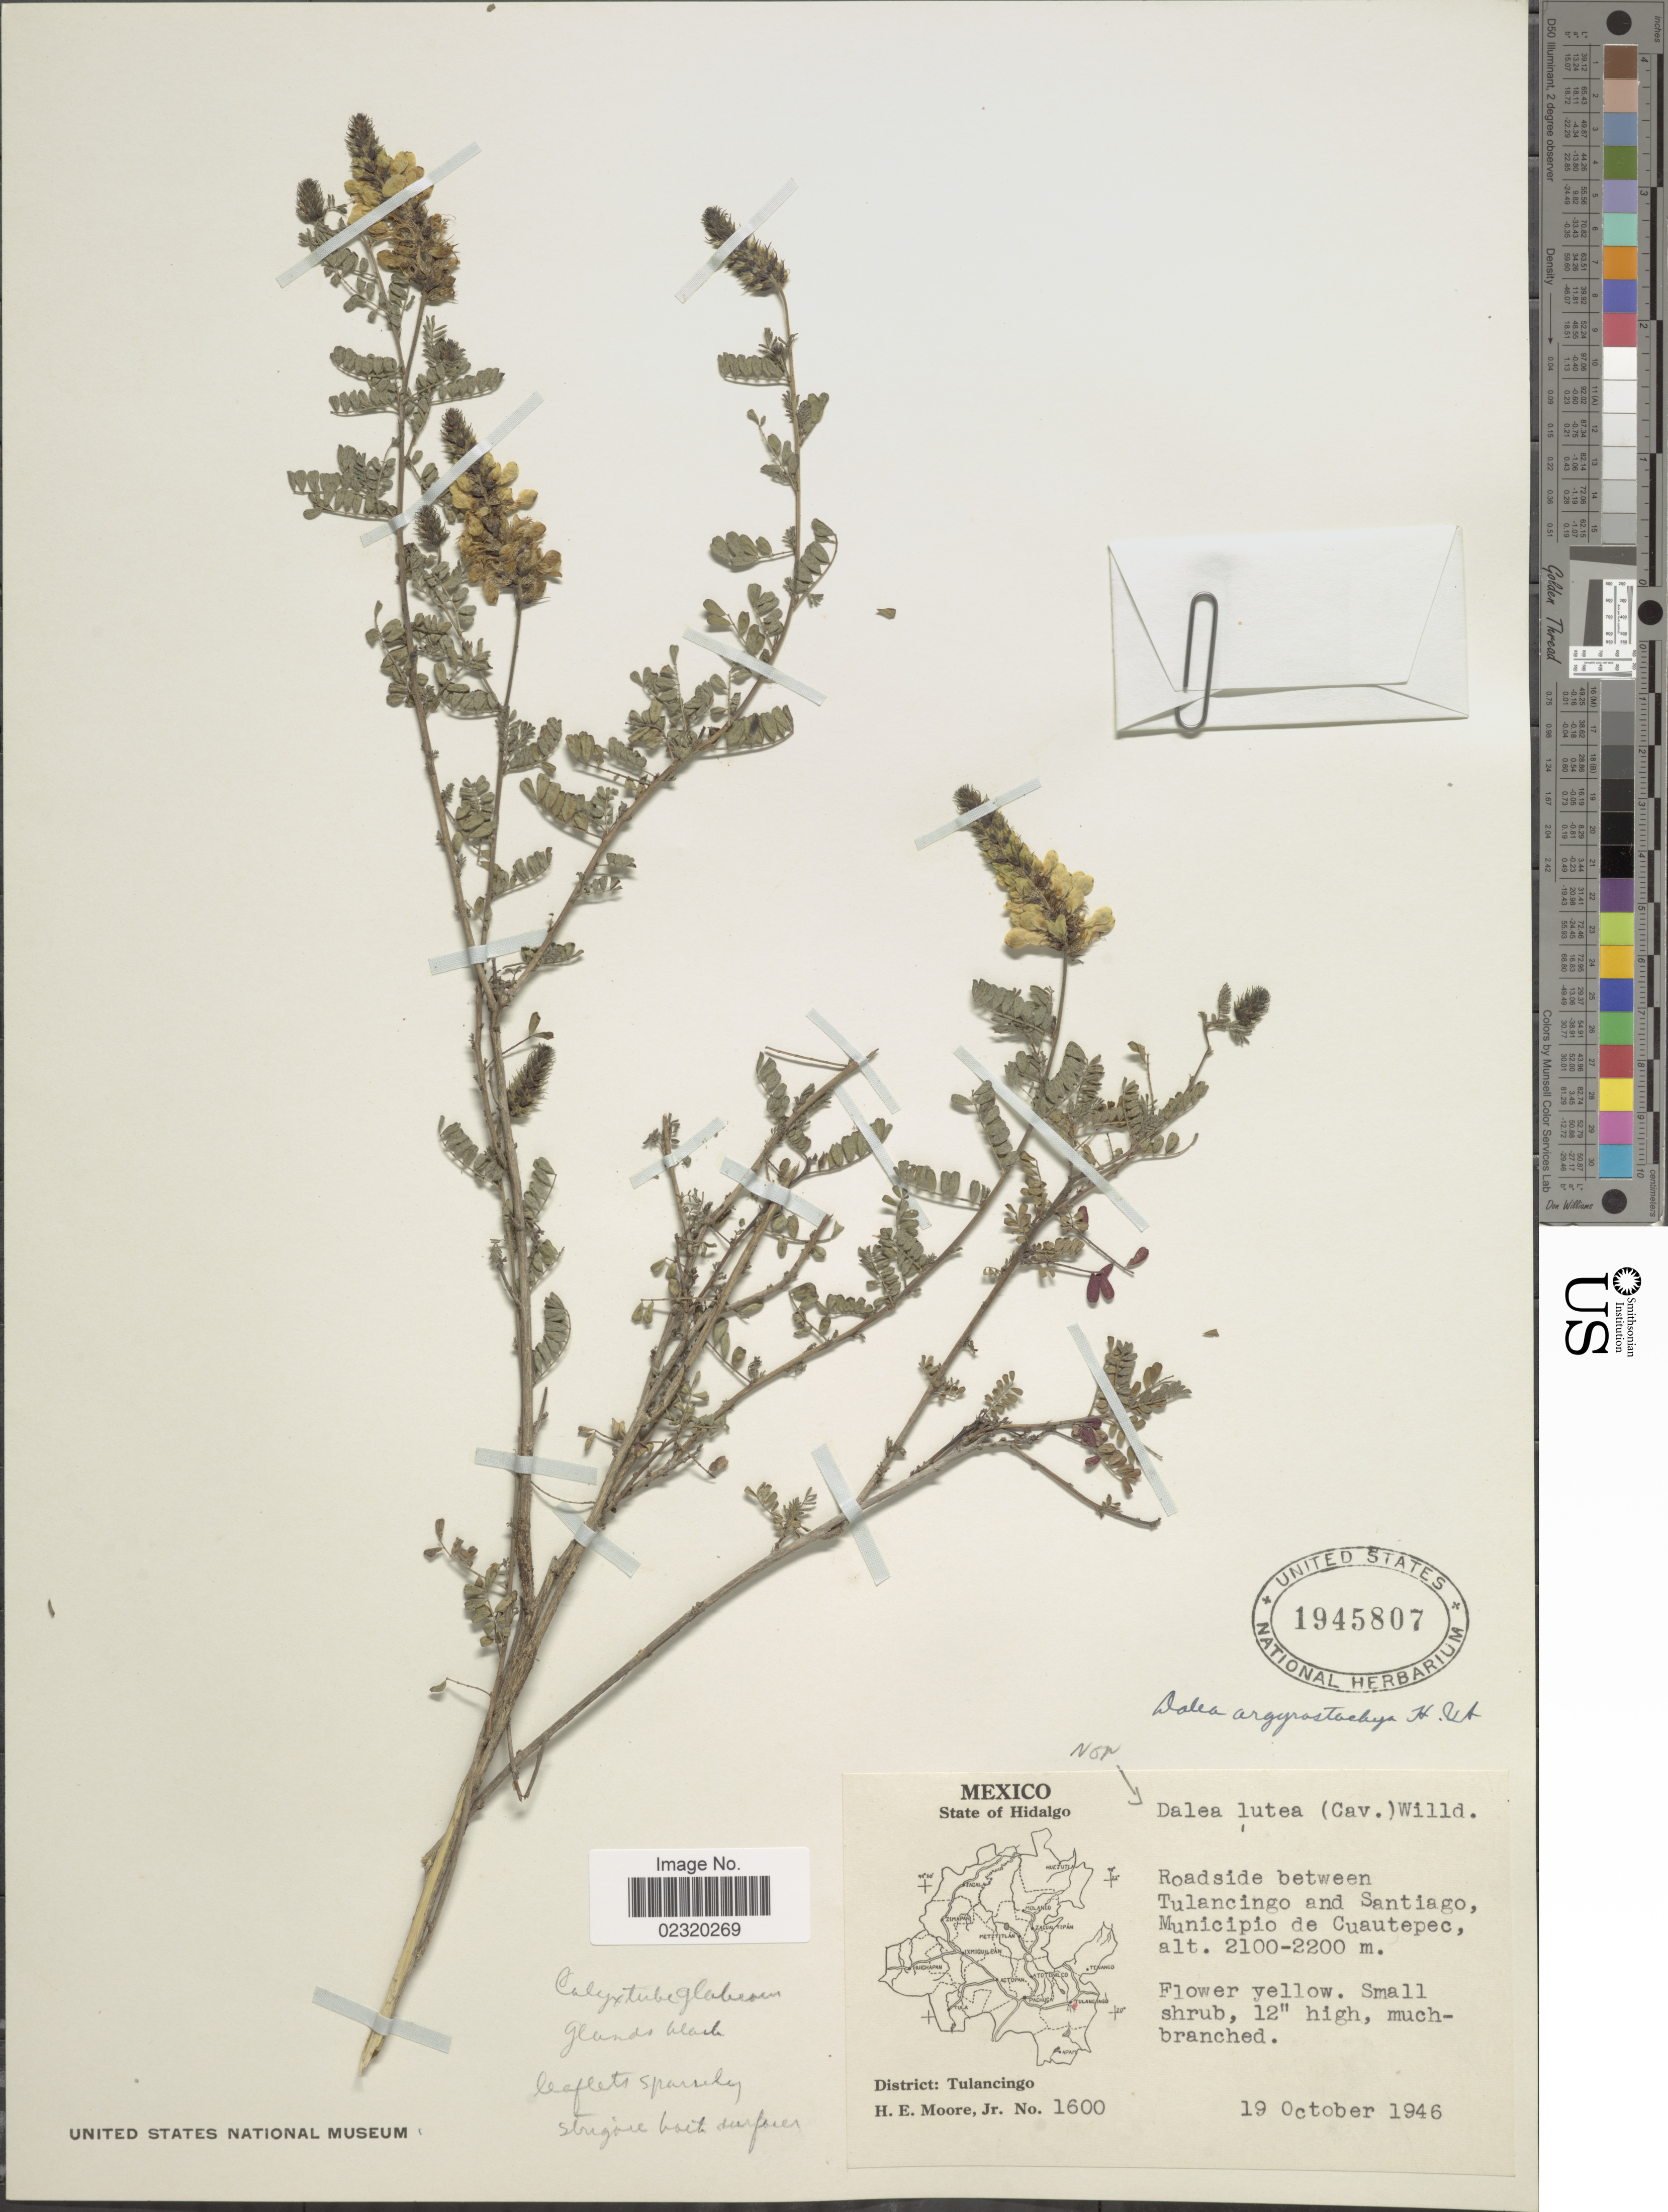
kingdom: Plantae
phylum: Tracheophyta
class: Magnoliopsida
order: Fabales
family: Fabaceae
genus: Dalea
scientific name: Dalea versicolor var. argyrostachya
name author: Zucc.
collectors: H. Moore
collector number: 1600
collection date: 1946-10-19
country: Mexico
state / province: Hidalgo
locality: Roadside between Tulancingo and Santiago, Municipio de Cuautepec, District: Tulancingo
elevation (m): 2100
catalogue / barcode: US 1945807